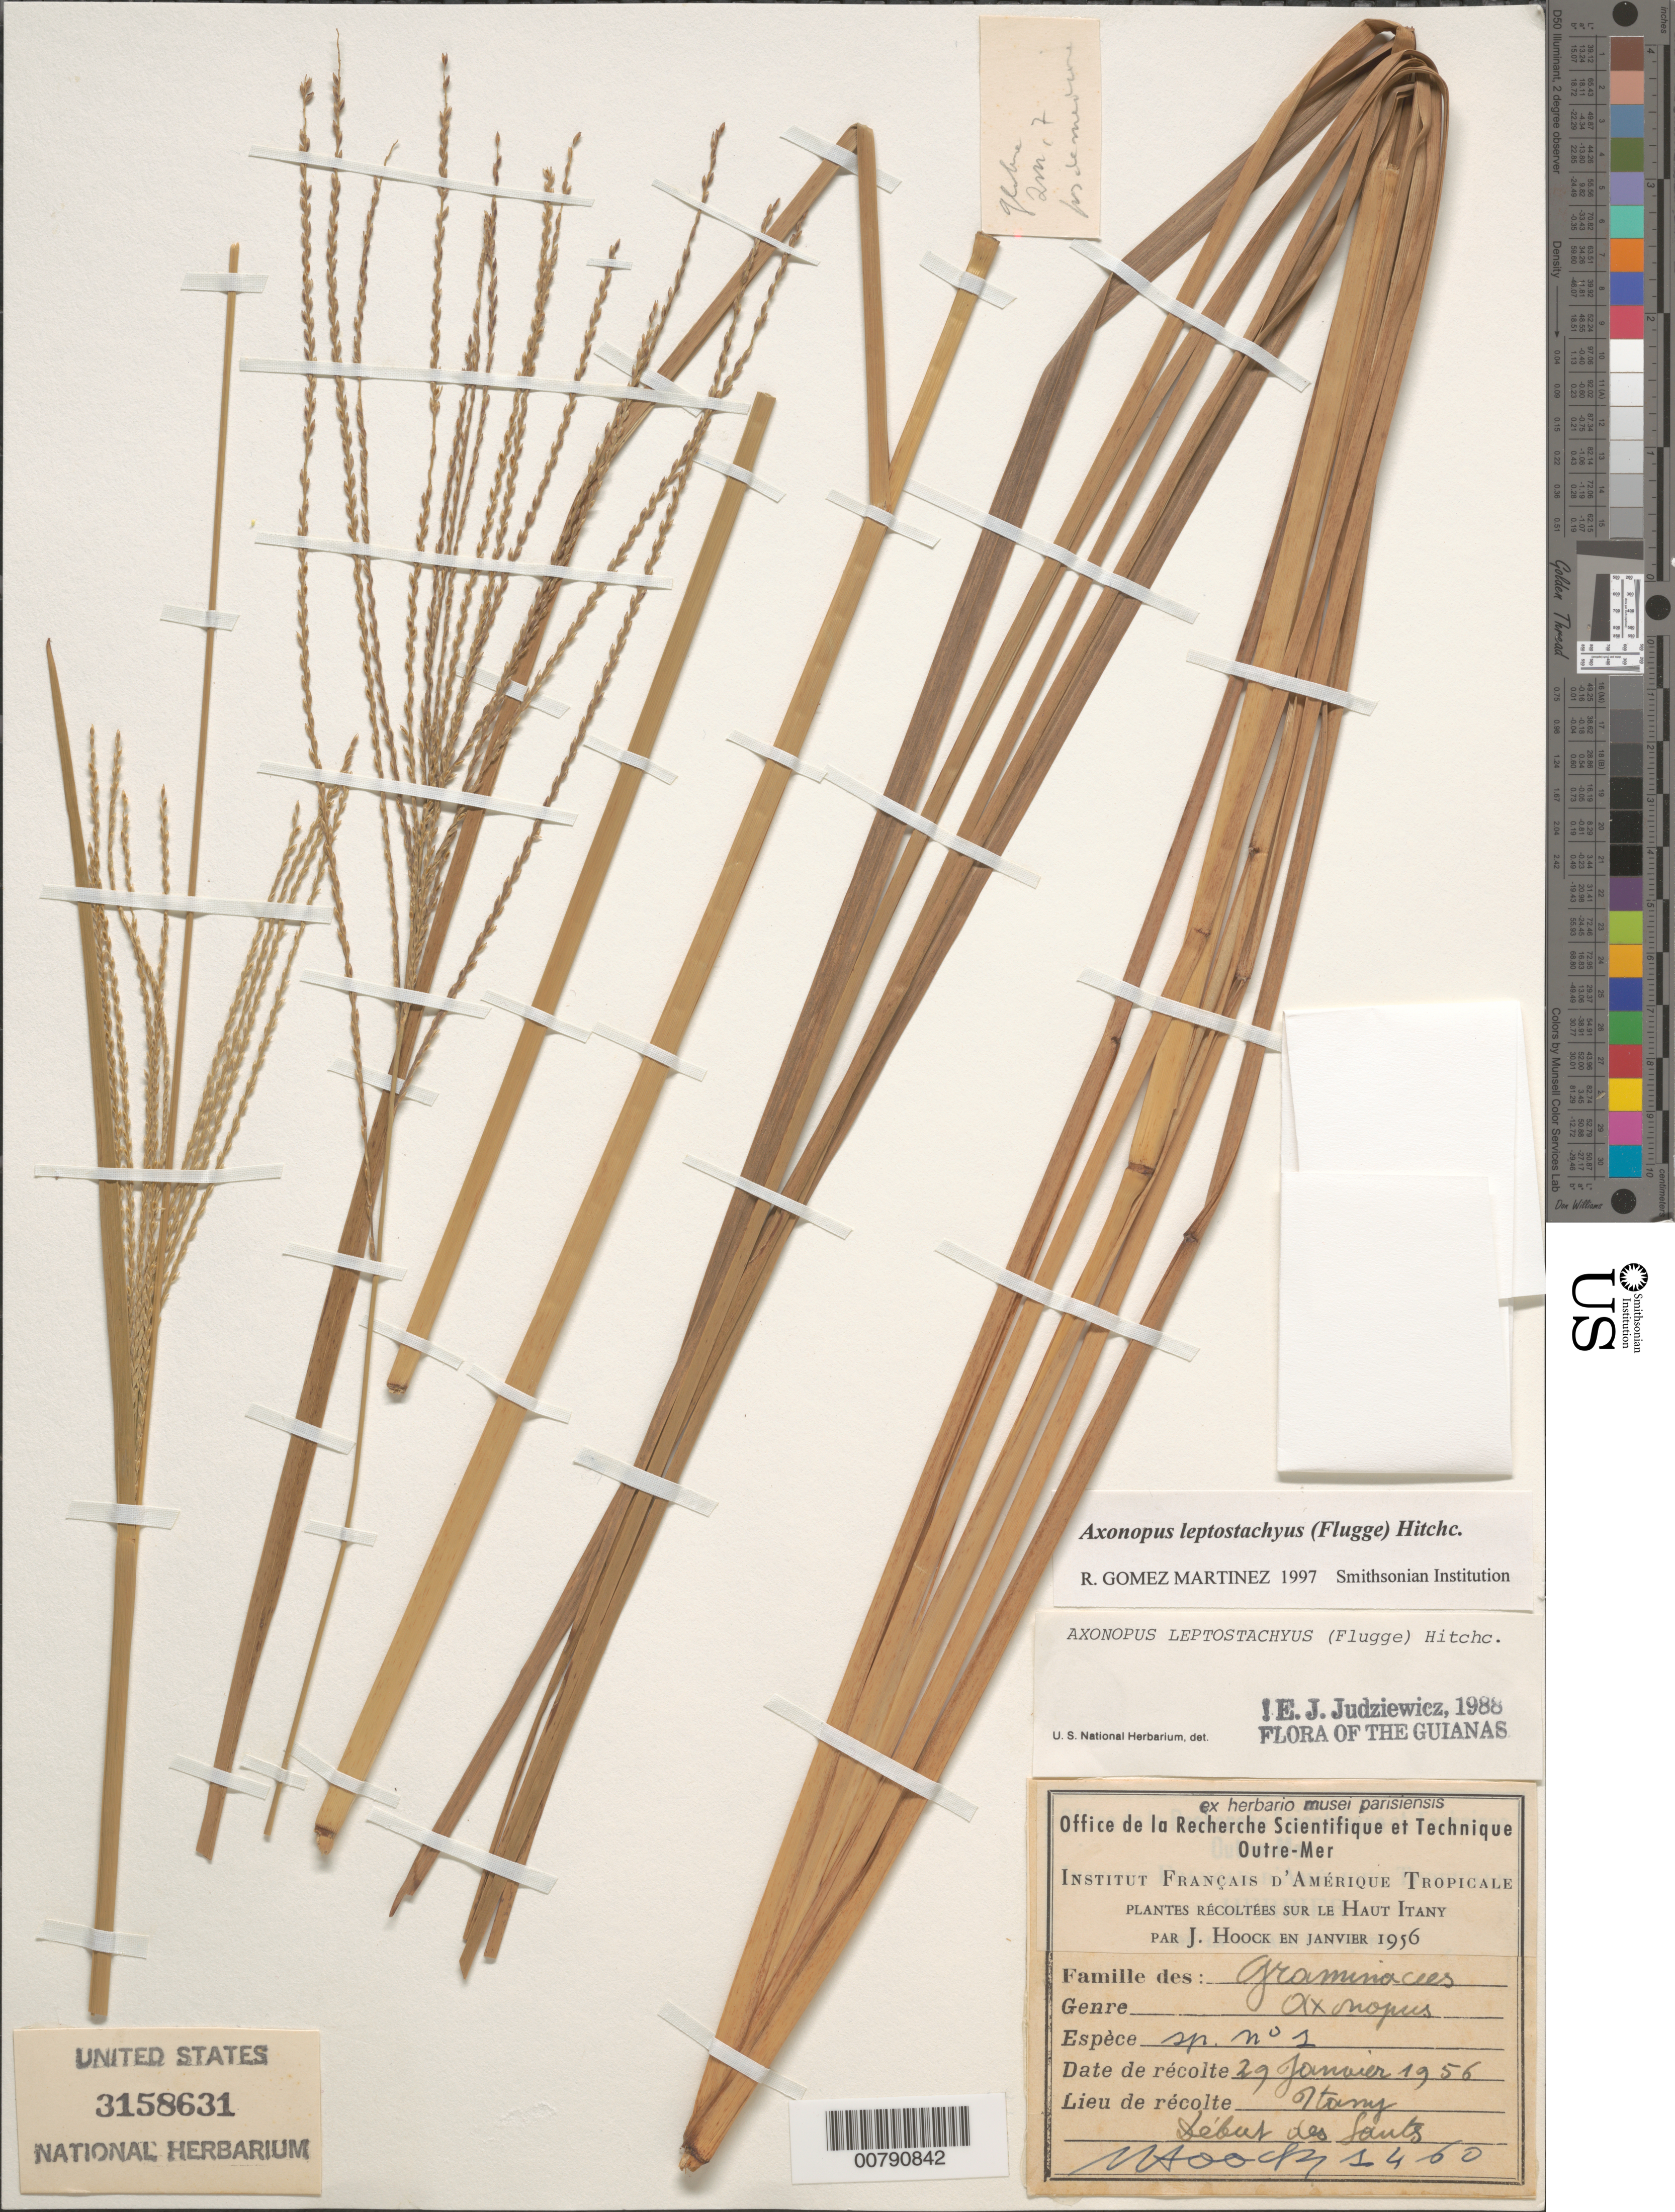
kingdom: Plantae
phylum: Tracheophyta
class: Liliopsida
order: Poales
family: Poaceae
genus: Axonopus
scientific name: Axonopus leptostachyus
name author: (Flüggé) Hitchc.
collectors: J. Hoock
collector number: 1460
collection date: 1956-01-29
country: French Guiana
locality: Sur le Haut Itany. Itany. Début des Lauts [interpreted].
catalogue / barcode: US 3158631